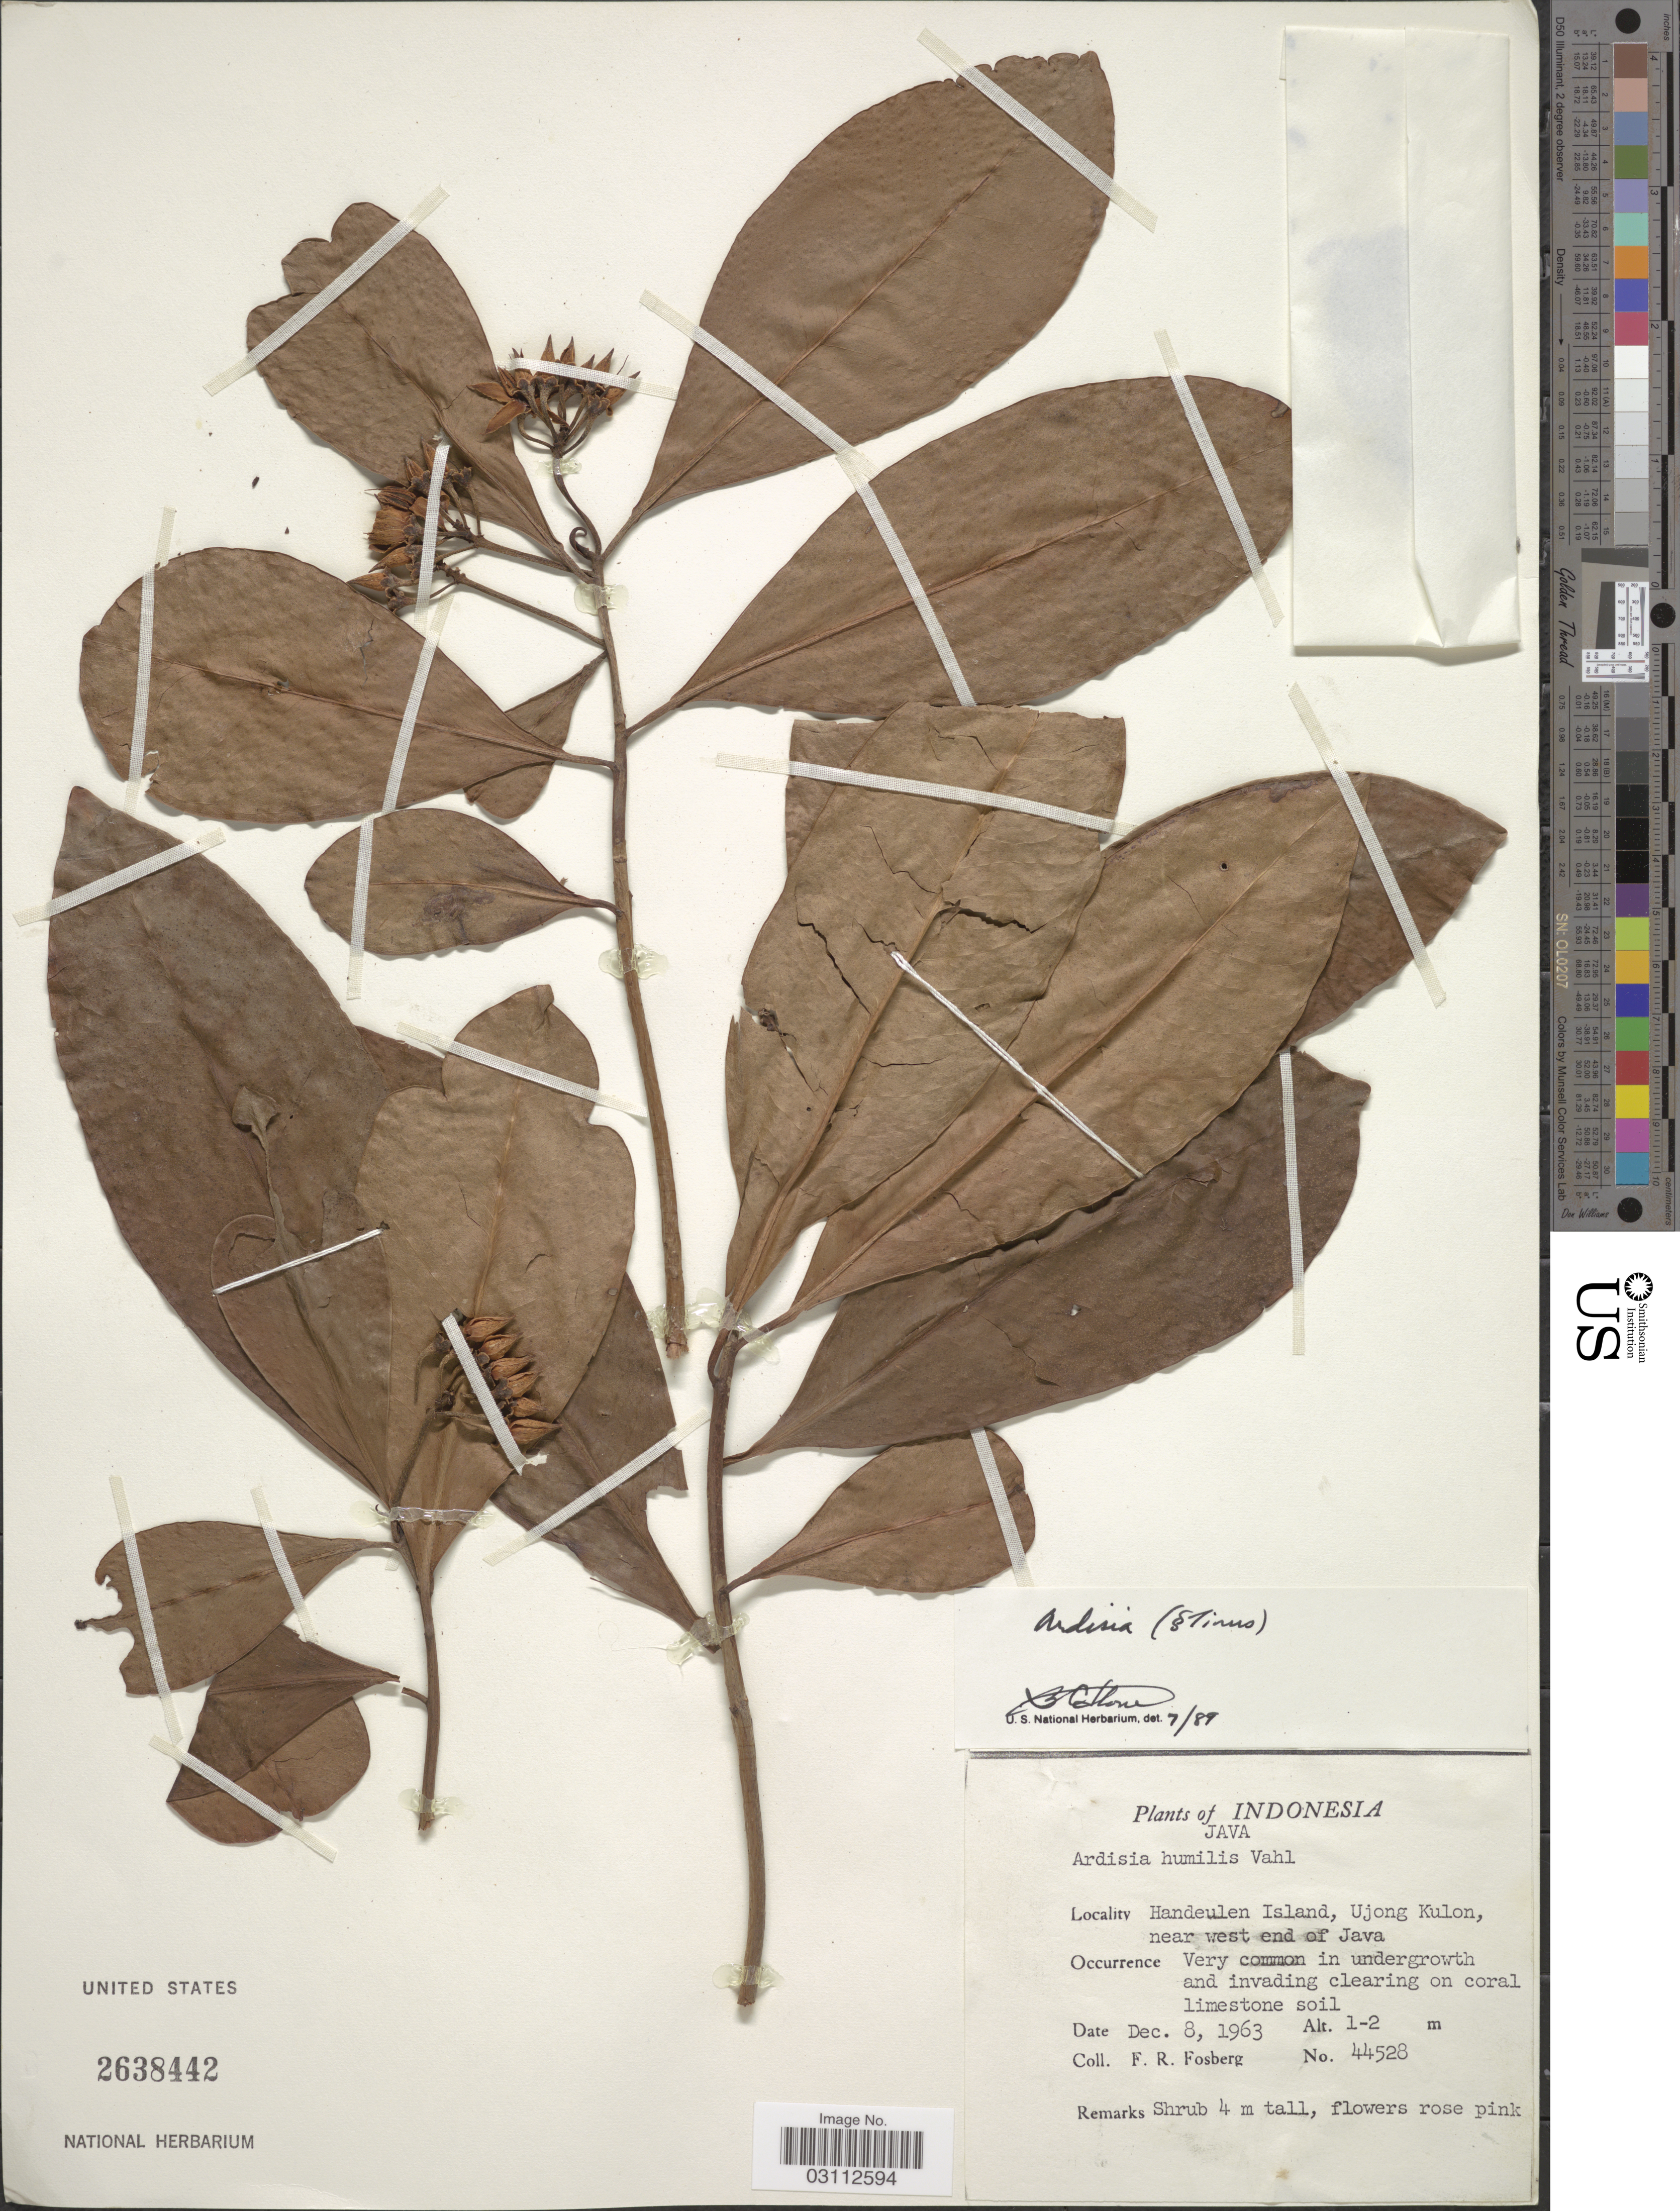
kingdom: Plantae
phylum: Tracheophyta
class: Magnoliopsida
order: Ericales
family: Primulaceae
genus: Ardisia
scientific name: Ardisia sp.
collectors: F. R. Fosberg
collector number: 44528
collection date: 1963-12-08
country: Indonesia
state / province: Java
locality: Handeulen Island, Ujong Kulon, near west end of Java.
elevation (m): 1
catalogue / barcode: US 2638442